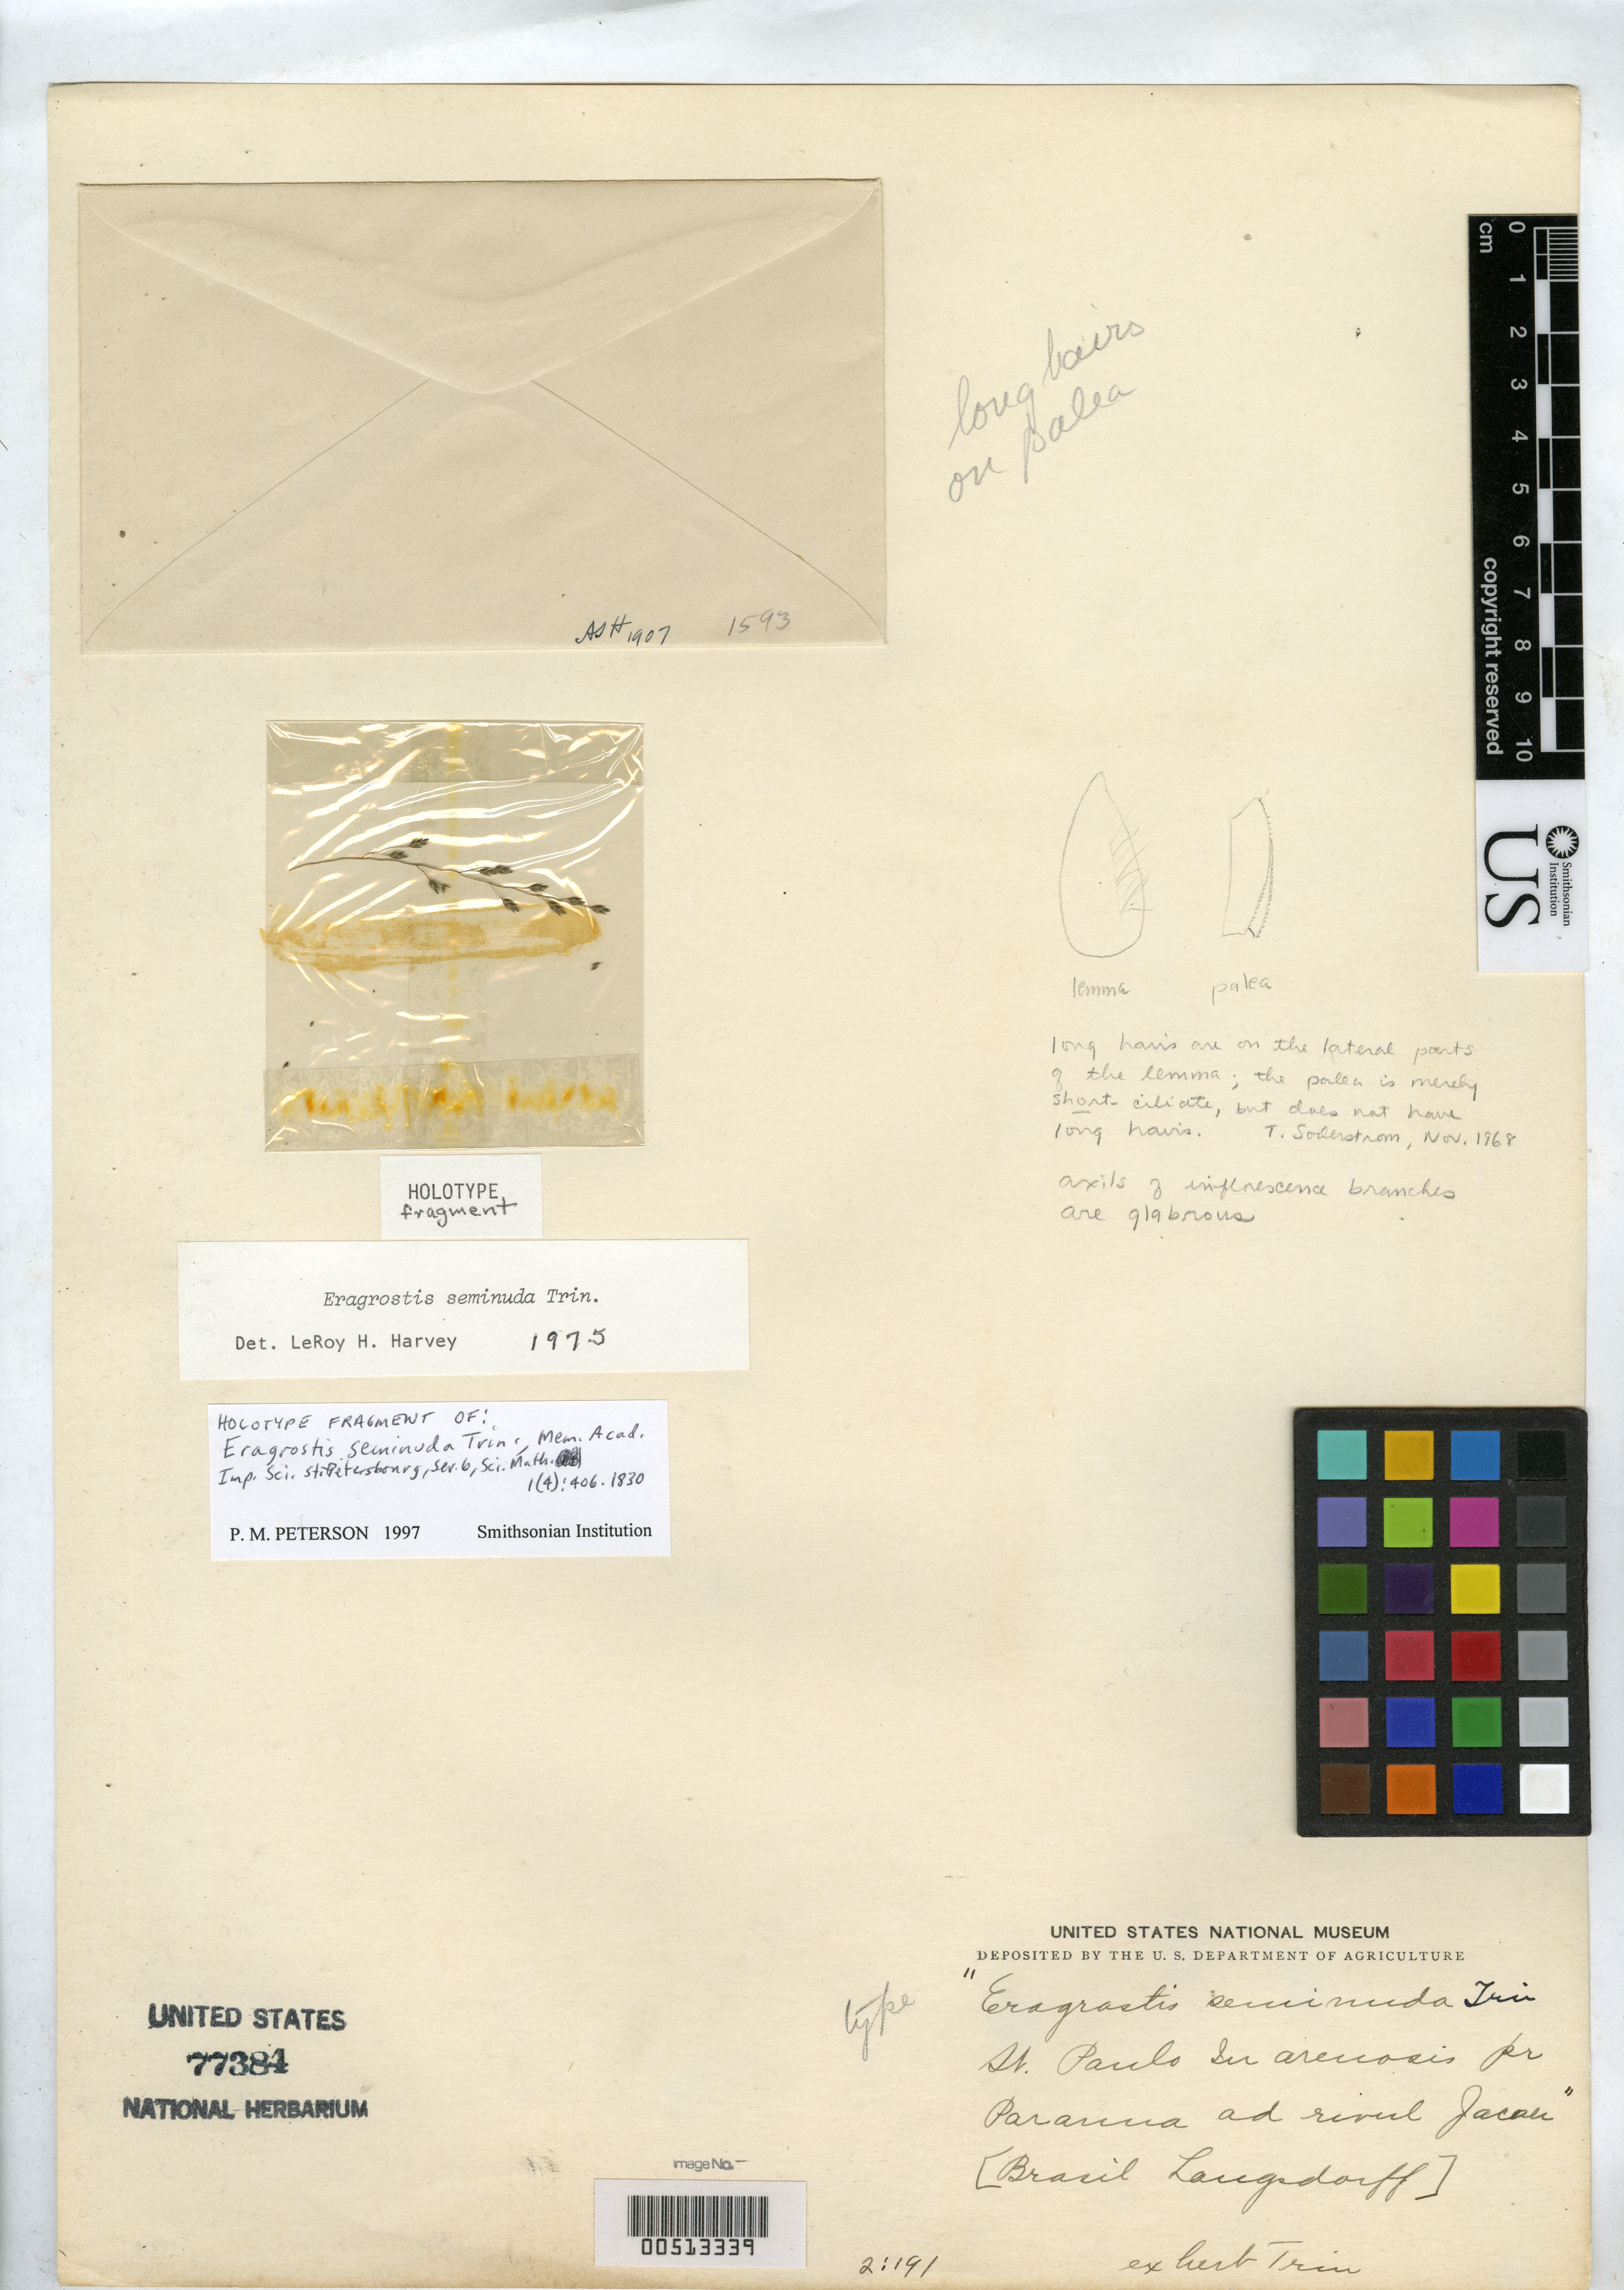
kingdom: Plantae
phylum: Tracheophyta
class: Liliopsida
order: Poales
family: Poaceae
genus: Eragrostis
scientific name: Eragrostis seminuda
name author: Trin.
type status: Type Fragment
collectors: G. H. von Langsdorff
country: Brazil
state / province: Paraná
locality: St. Paulo in arenosis pr. Parana ad rivul Jacau. [Sao Paulo in sandy areas, Parana province at Jacau River?]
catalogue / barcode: US 77384